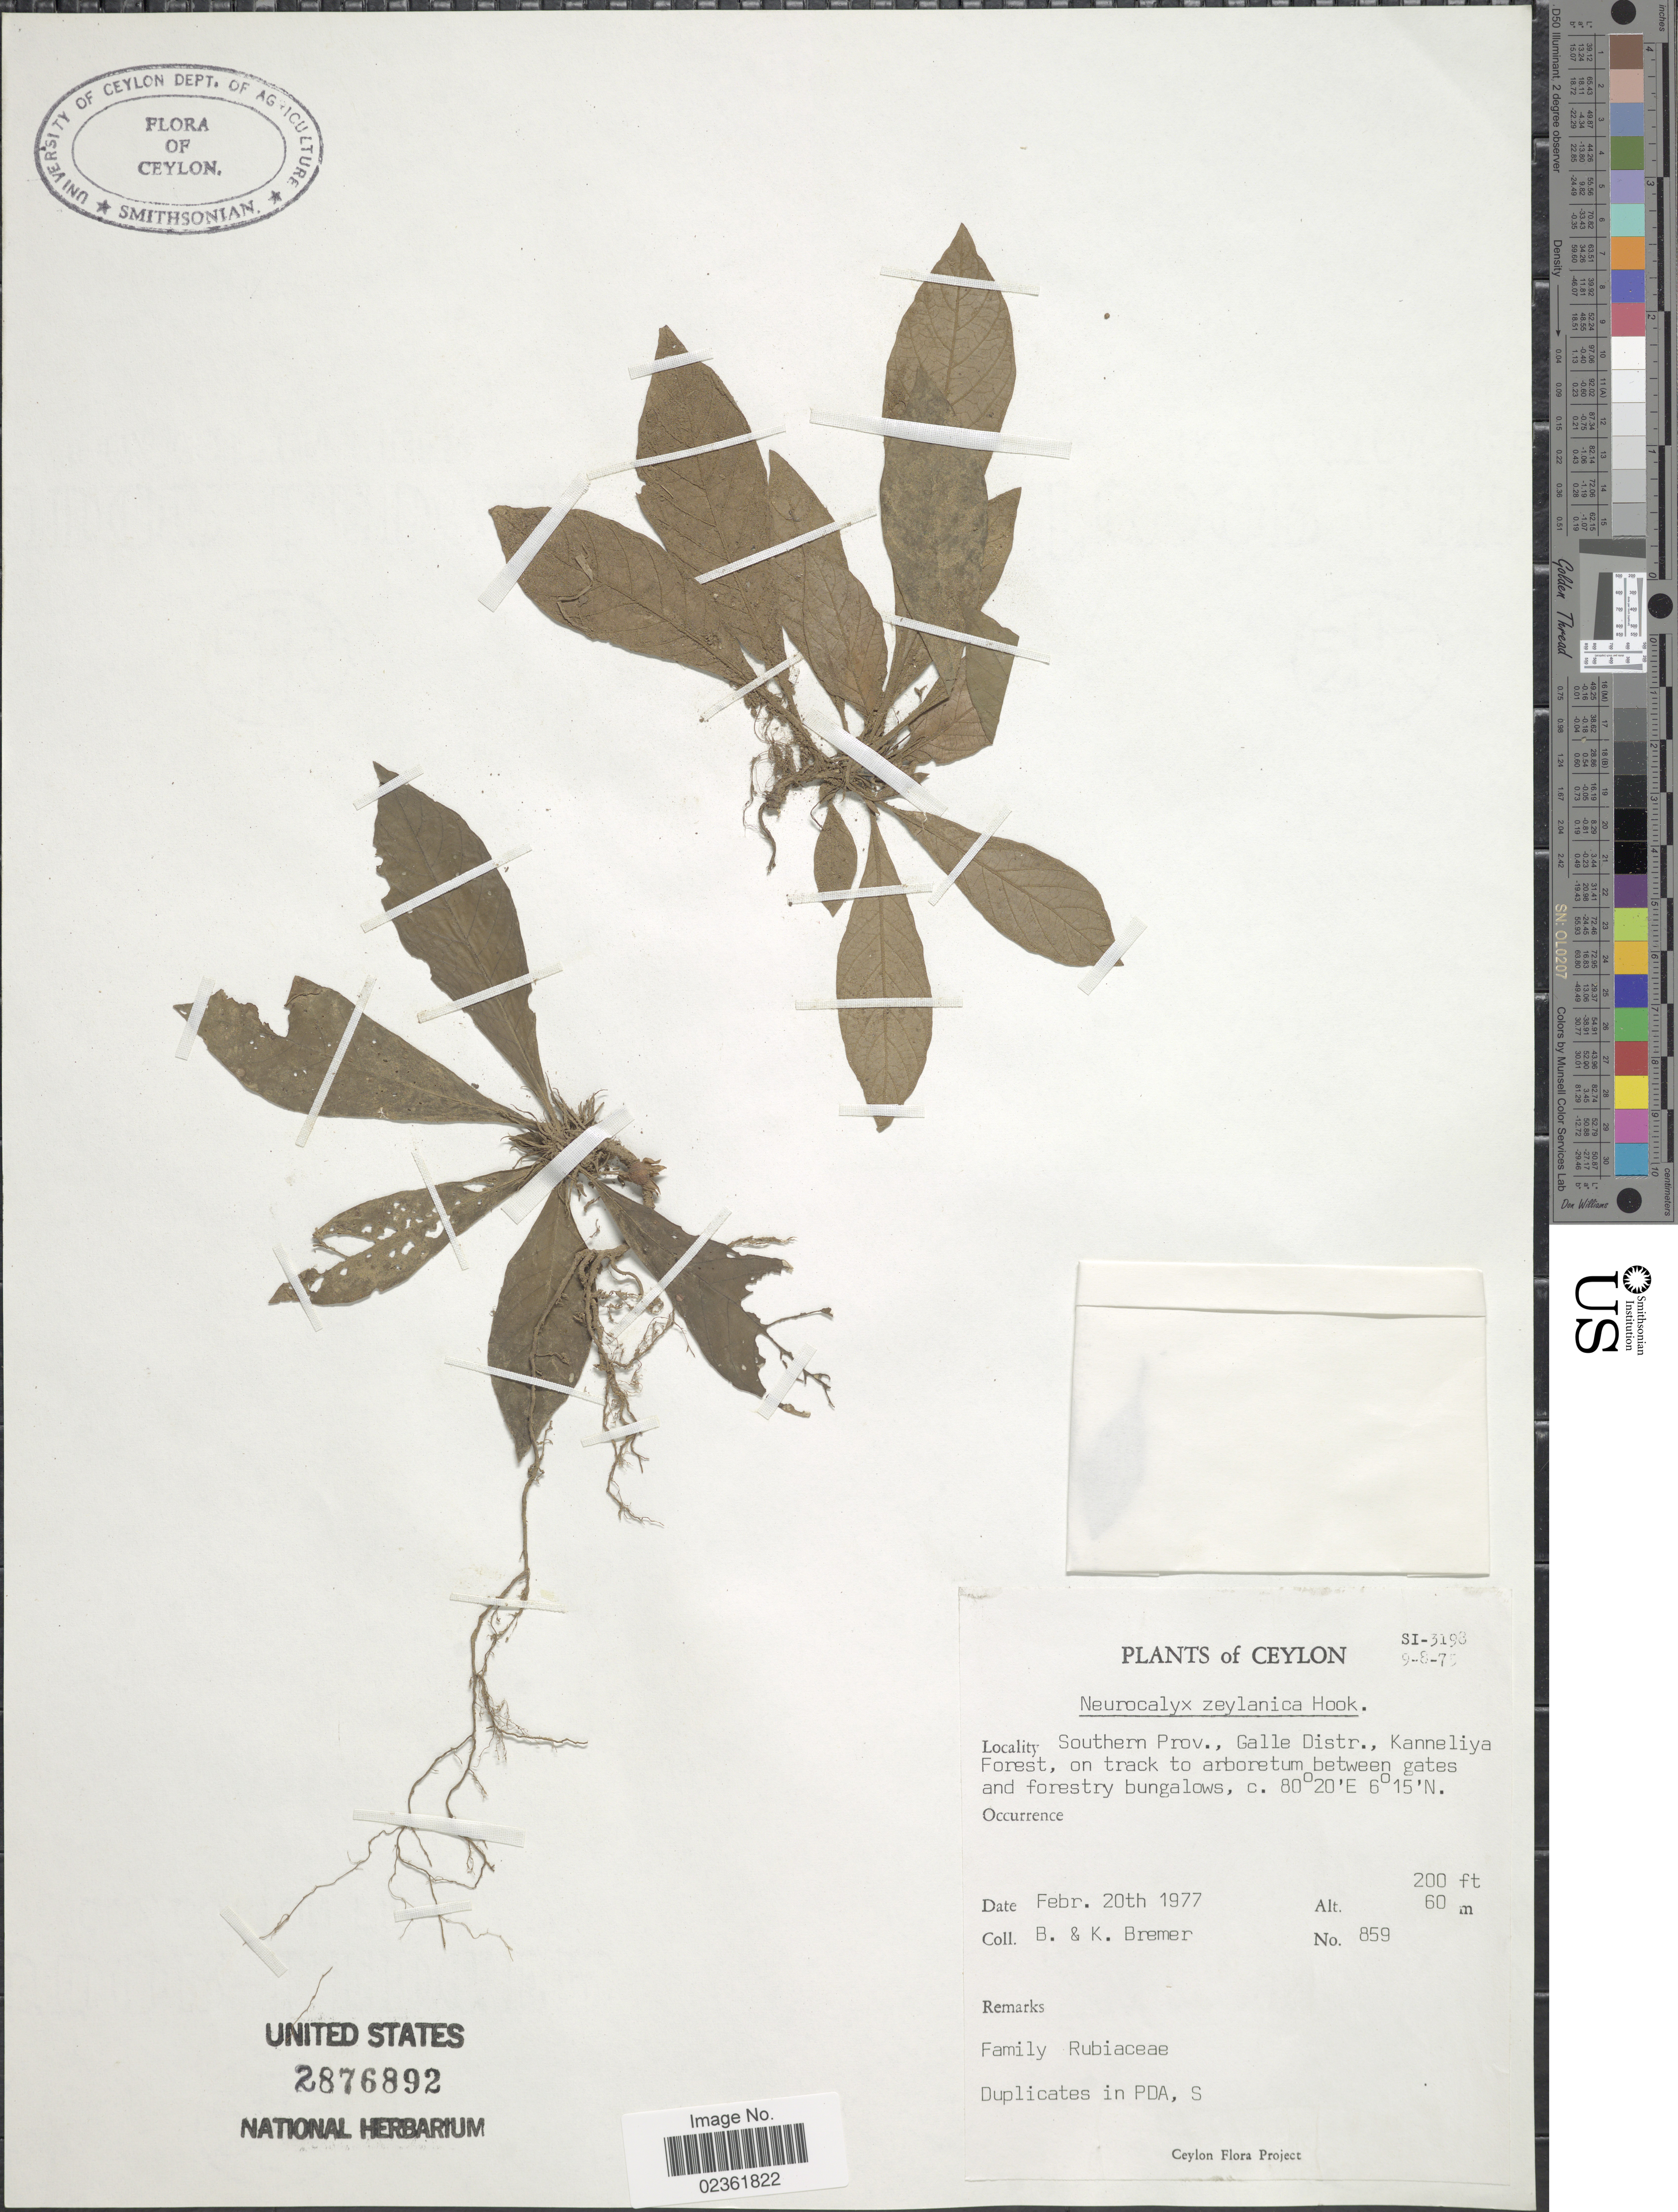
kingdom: Plantae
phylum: Tracheophyta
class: Magnoliopsida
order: Gentianales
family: Rubiaceae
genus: Neurocalyx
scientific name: Neurocalyx zeylanicus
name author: Hook.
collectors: B. Bremer & K. Bremer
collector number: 859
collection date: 1977-02-20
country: Sri Lanka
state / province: Southern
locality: Ceylon, Galle Distr., Kanneliya Forest, on track to arboretum between gates and forestry bungalows.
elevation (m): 61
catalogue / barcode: US 2876892